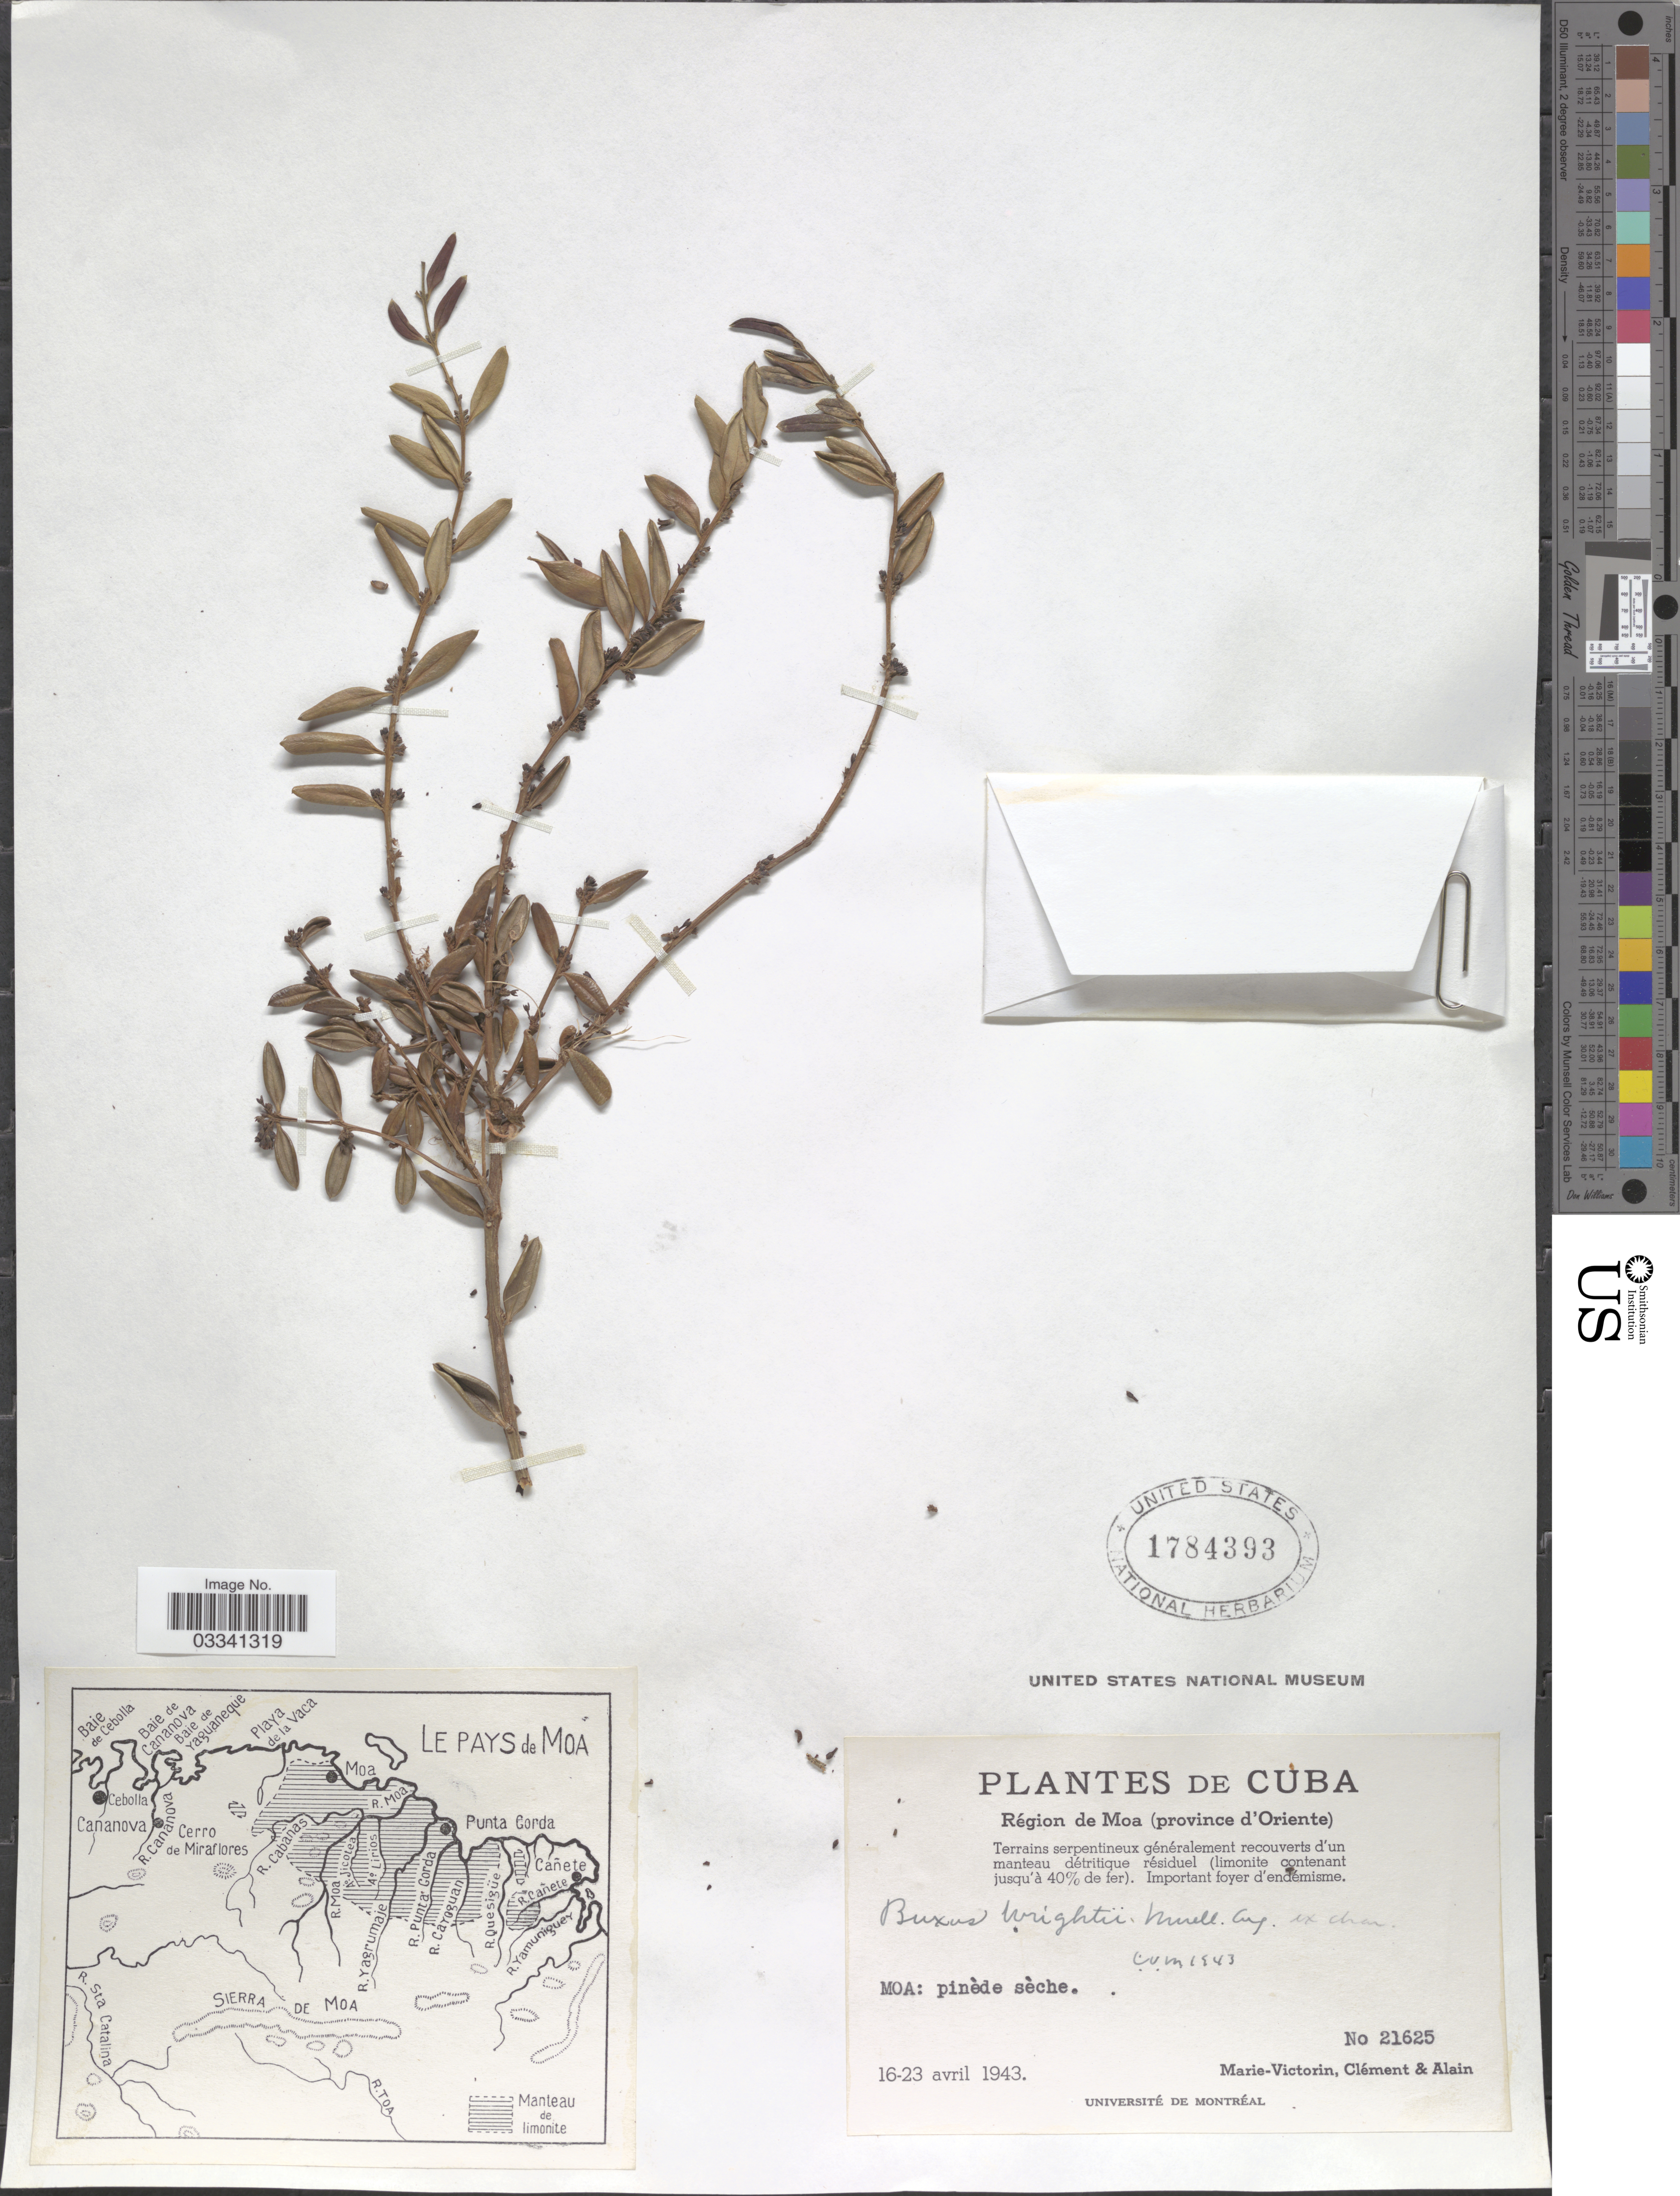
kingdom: Plantae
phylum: Tracheophyta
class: Magnoliopsida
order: Buxales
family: Buxaceae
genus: Buxus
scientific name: Buxus wrightii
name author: Müll. Arg.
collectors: -. Marie-Victorin, -. Clement & Alain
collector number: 21625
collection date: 1943-04-16/1943-04-23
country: Cuba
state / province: Oriente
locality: Région de Moa (province d'Oriente). Moa: pinède sèche.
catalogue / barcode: US 1784393